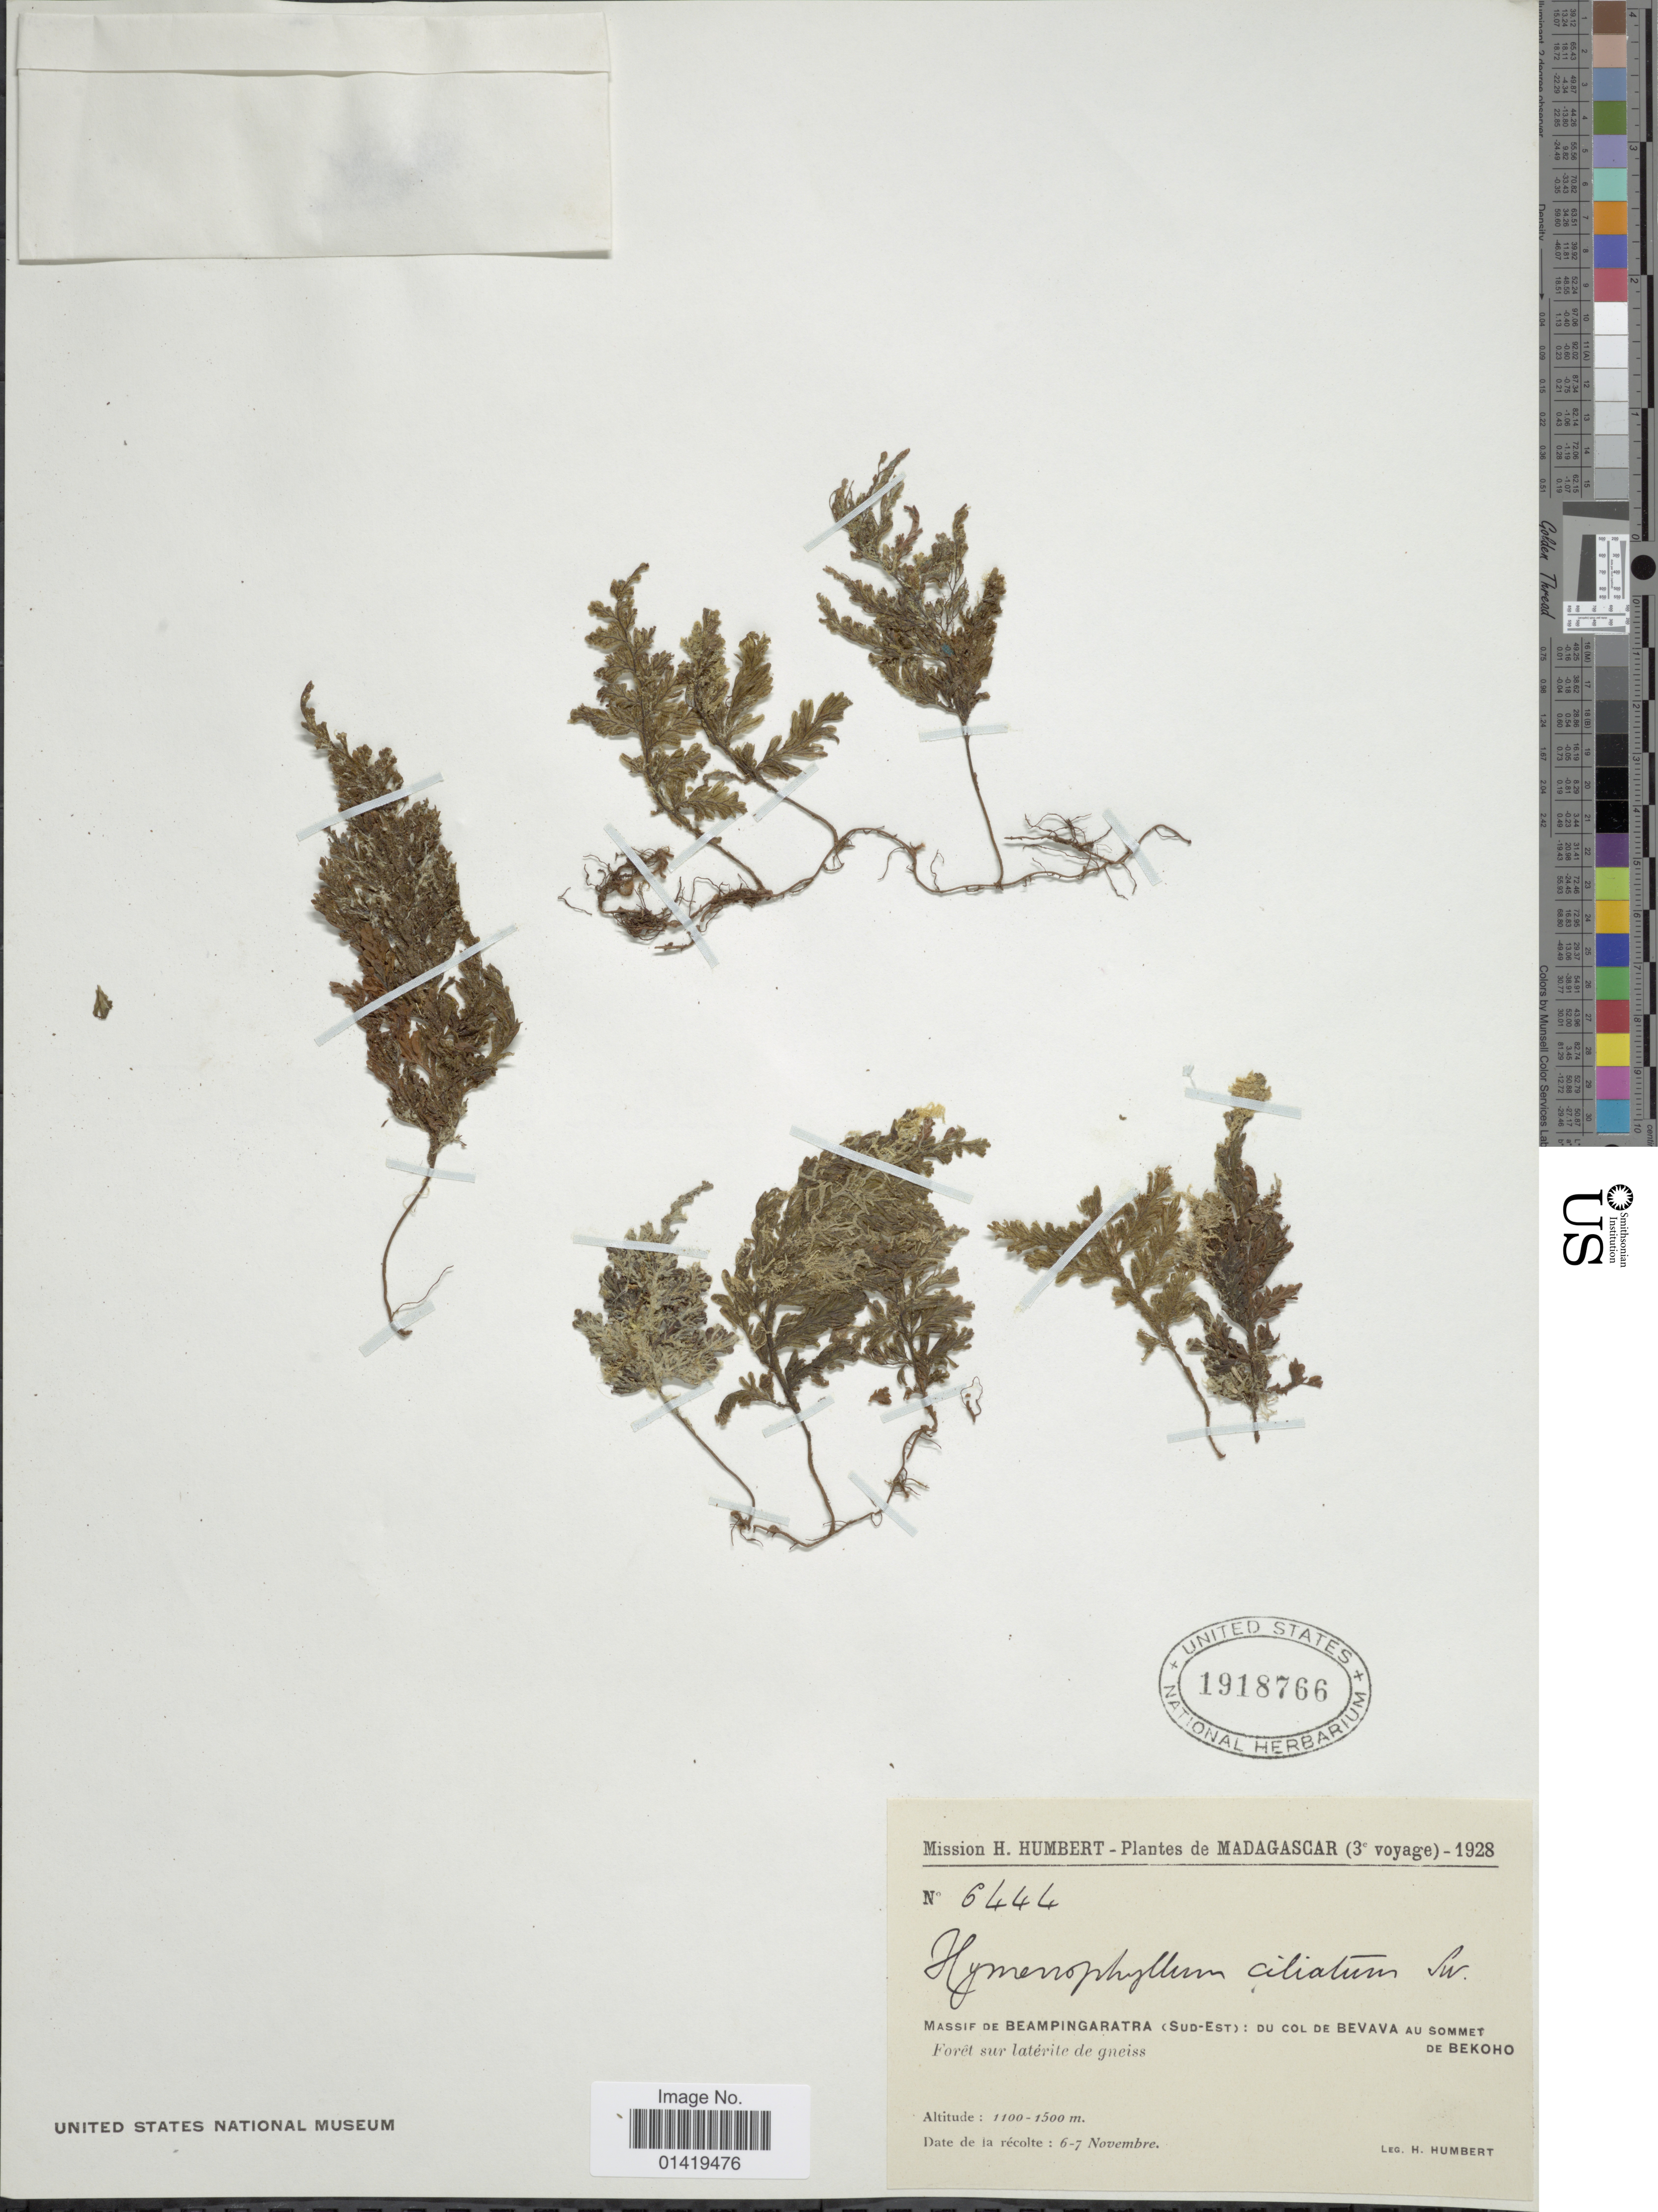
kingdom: Plantae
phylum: Tracheophyta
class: Polypodiopsida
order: Hymenophyllales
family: Hymenophyllaceae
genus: Hymenophyllum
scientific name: Hymenophyllum hirsutum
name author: (L.) Sw.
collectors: H. Humbert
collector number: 6444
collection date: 1928-11-06/1928-11-07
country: Madagascar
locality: Massif de Beampingaratra (Sud-Est): Du col de Bevava au sommet de Bekoho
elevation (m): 1100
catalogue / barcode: US 1918766